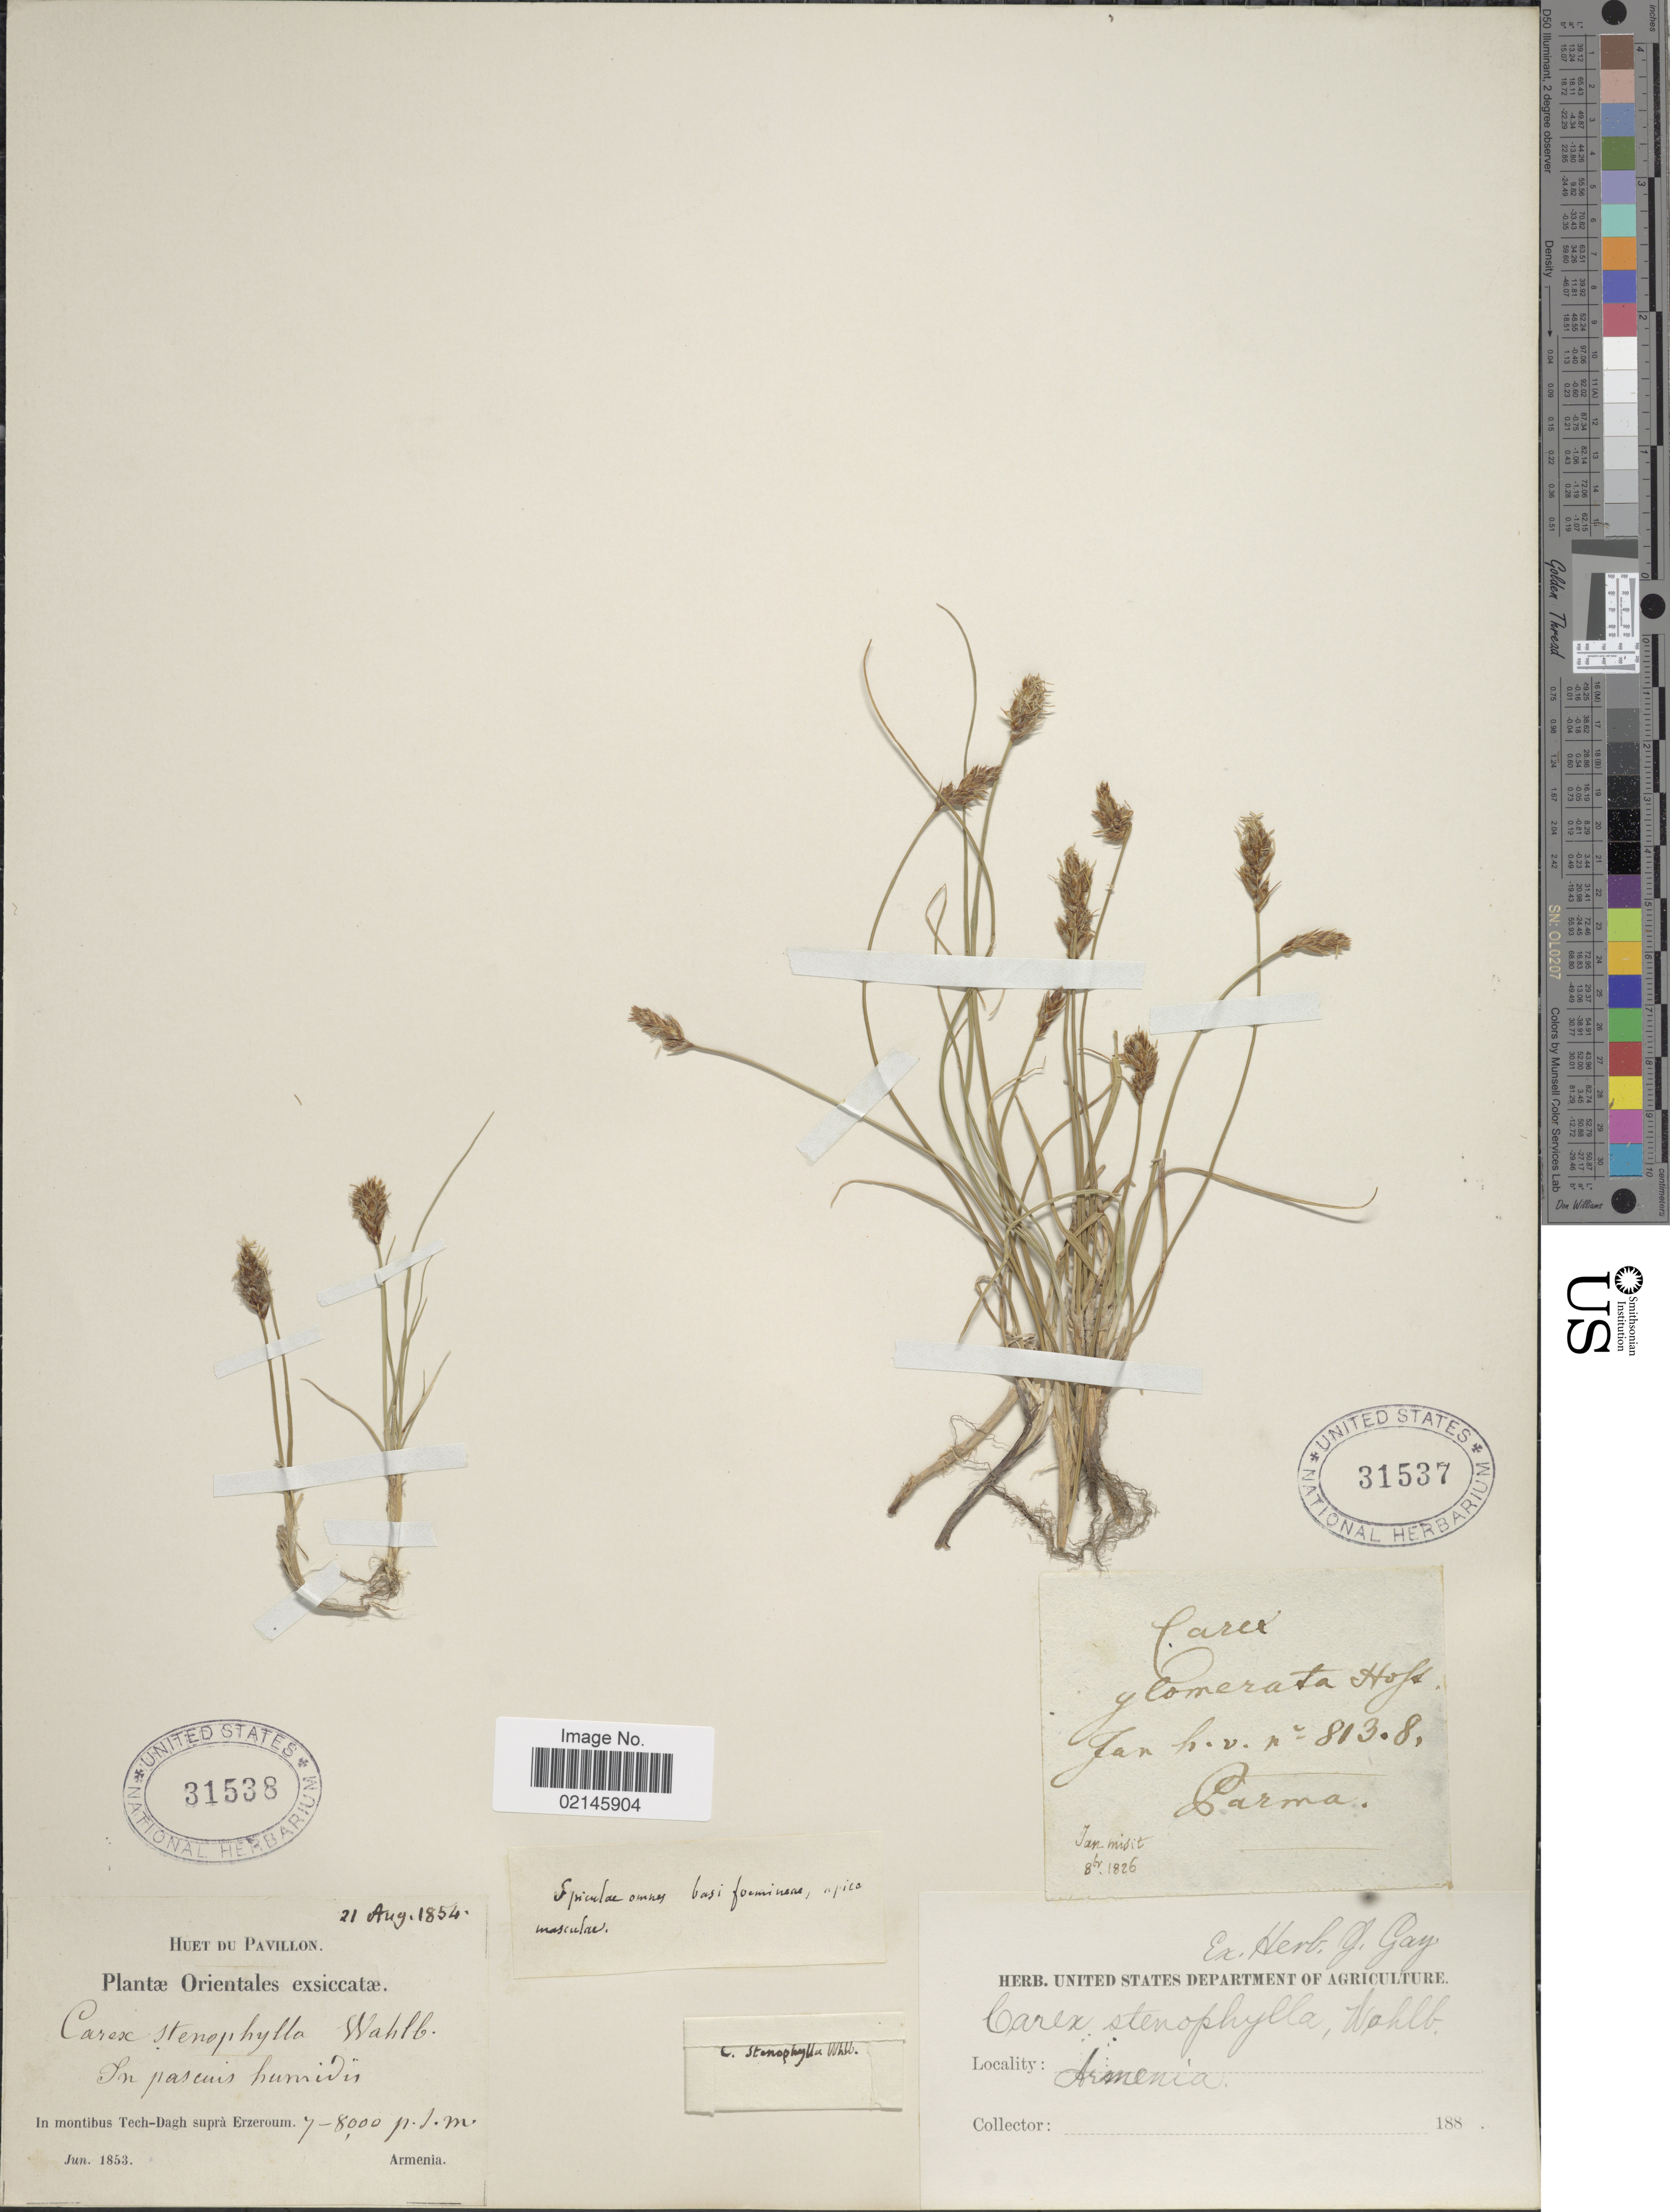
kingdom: Plantae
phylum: Tracheophyta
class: Liliopsida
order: Poales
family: Cyperaceae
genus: Carex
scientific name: Carex stenophylla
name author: Wahlenb.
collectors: E. Huet du Pavillon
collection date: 1853-06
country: Turkey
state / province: Erzurum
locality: Orientales. In montibus Tech-Dagh supra Erzeroum. Armenia [unsure placement]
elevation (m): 7000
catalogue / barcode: US 31538